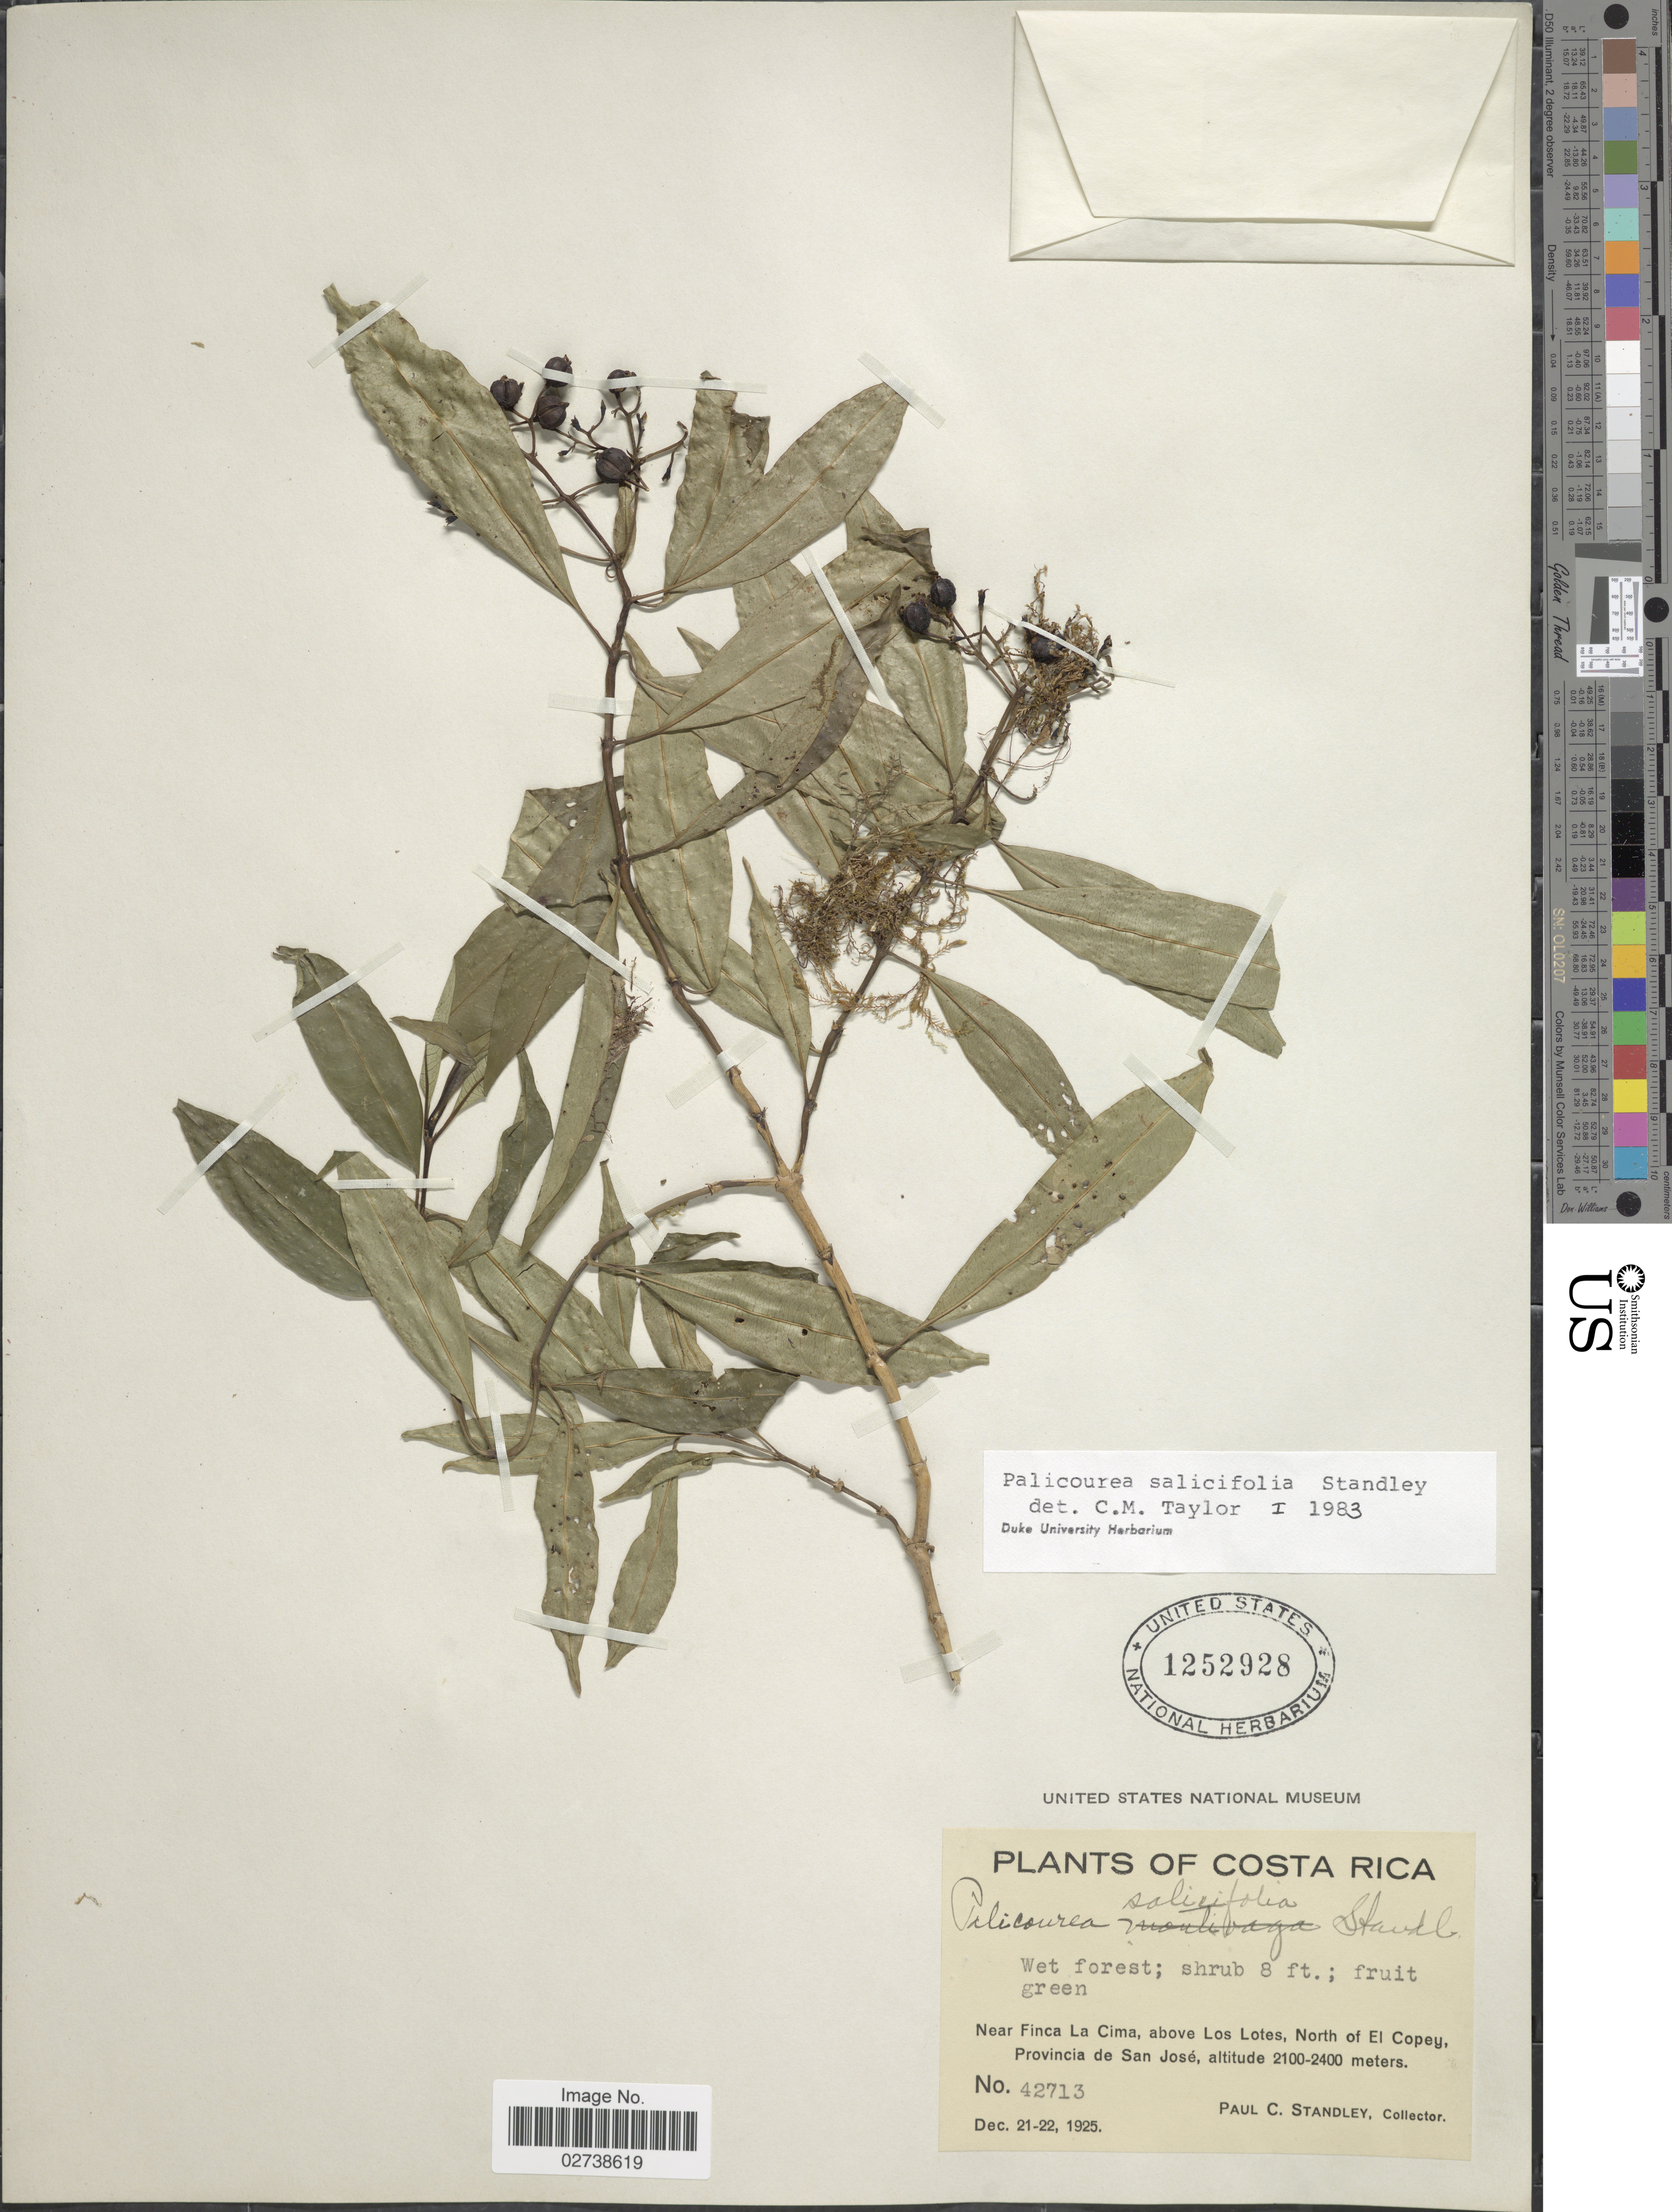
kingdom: Plantae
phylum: Tracheophyta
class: Magnoliopsida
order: Gentianales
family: Rubiaceae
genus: Palicourea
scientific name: Palicourea salicifolia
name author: Standl.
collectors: P. C. Standley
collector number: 42713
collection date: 1925-12-21/1925-12-22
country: Costa Rica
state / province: San José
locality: Wet forest; Near Finca La Cima, above Los Lotes, North of El Copey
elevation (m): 2100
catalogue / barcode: US 1252928